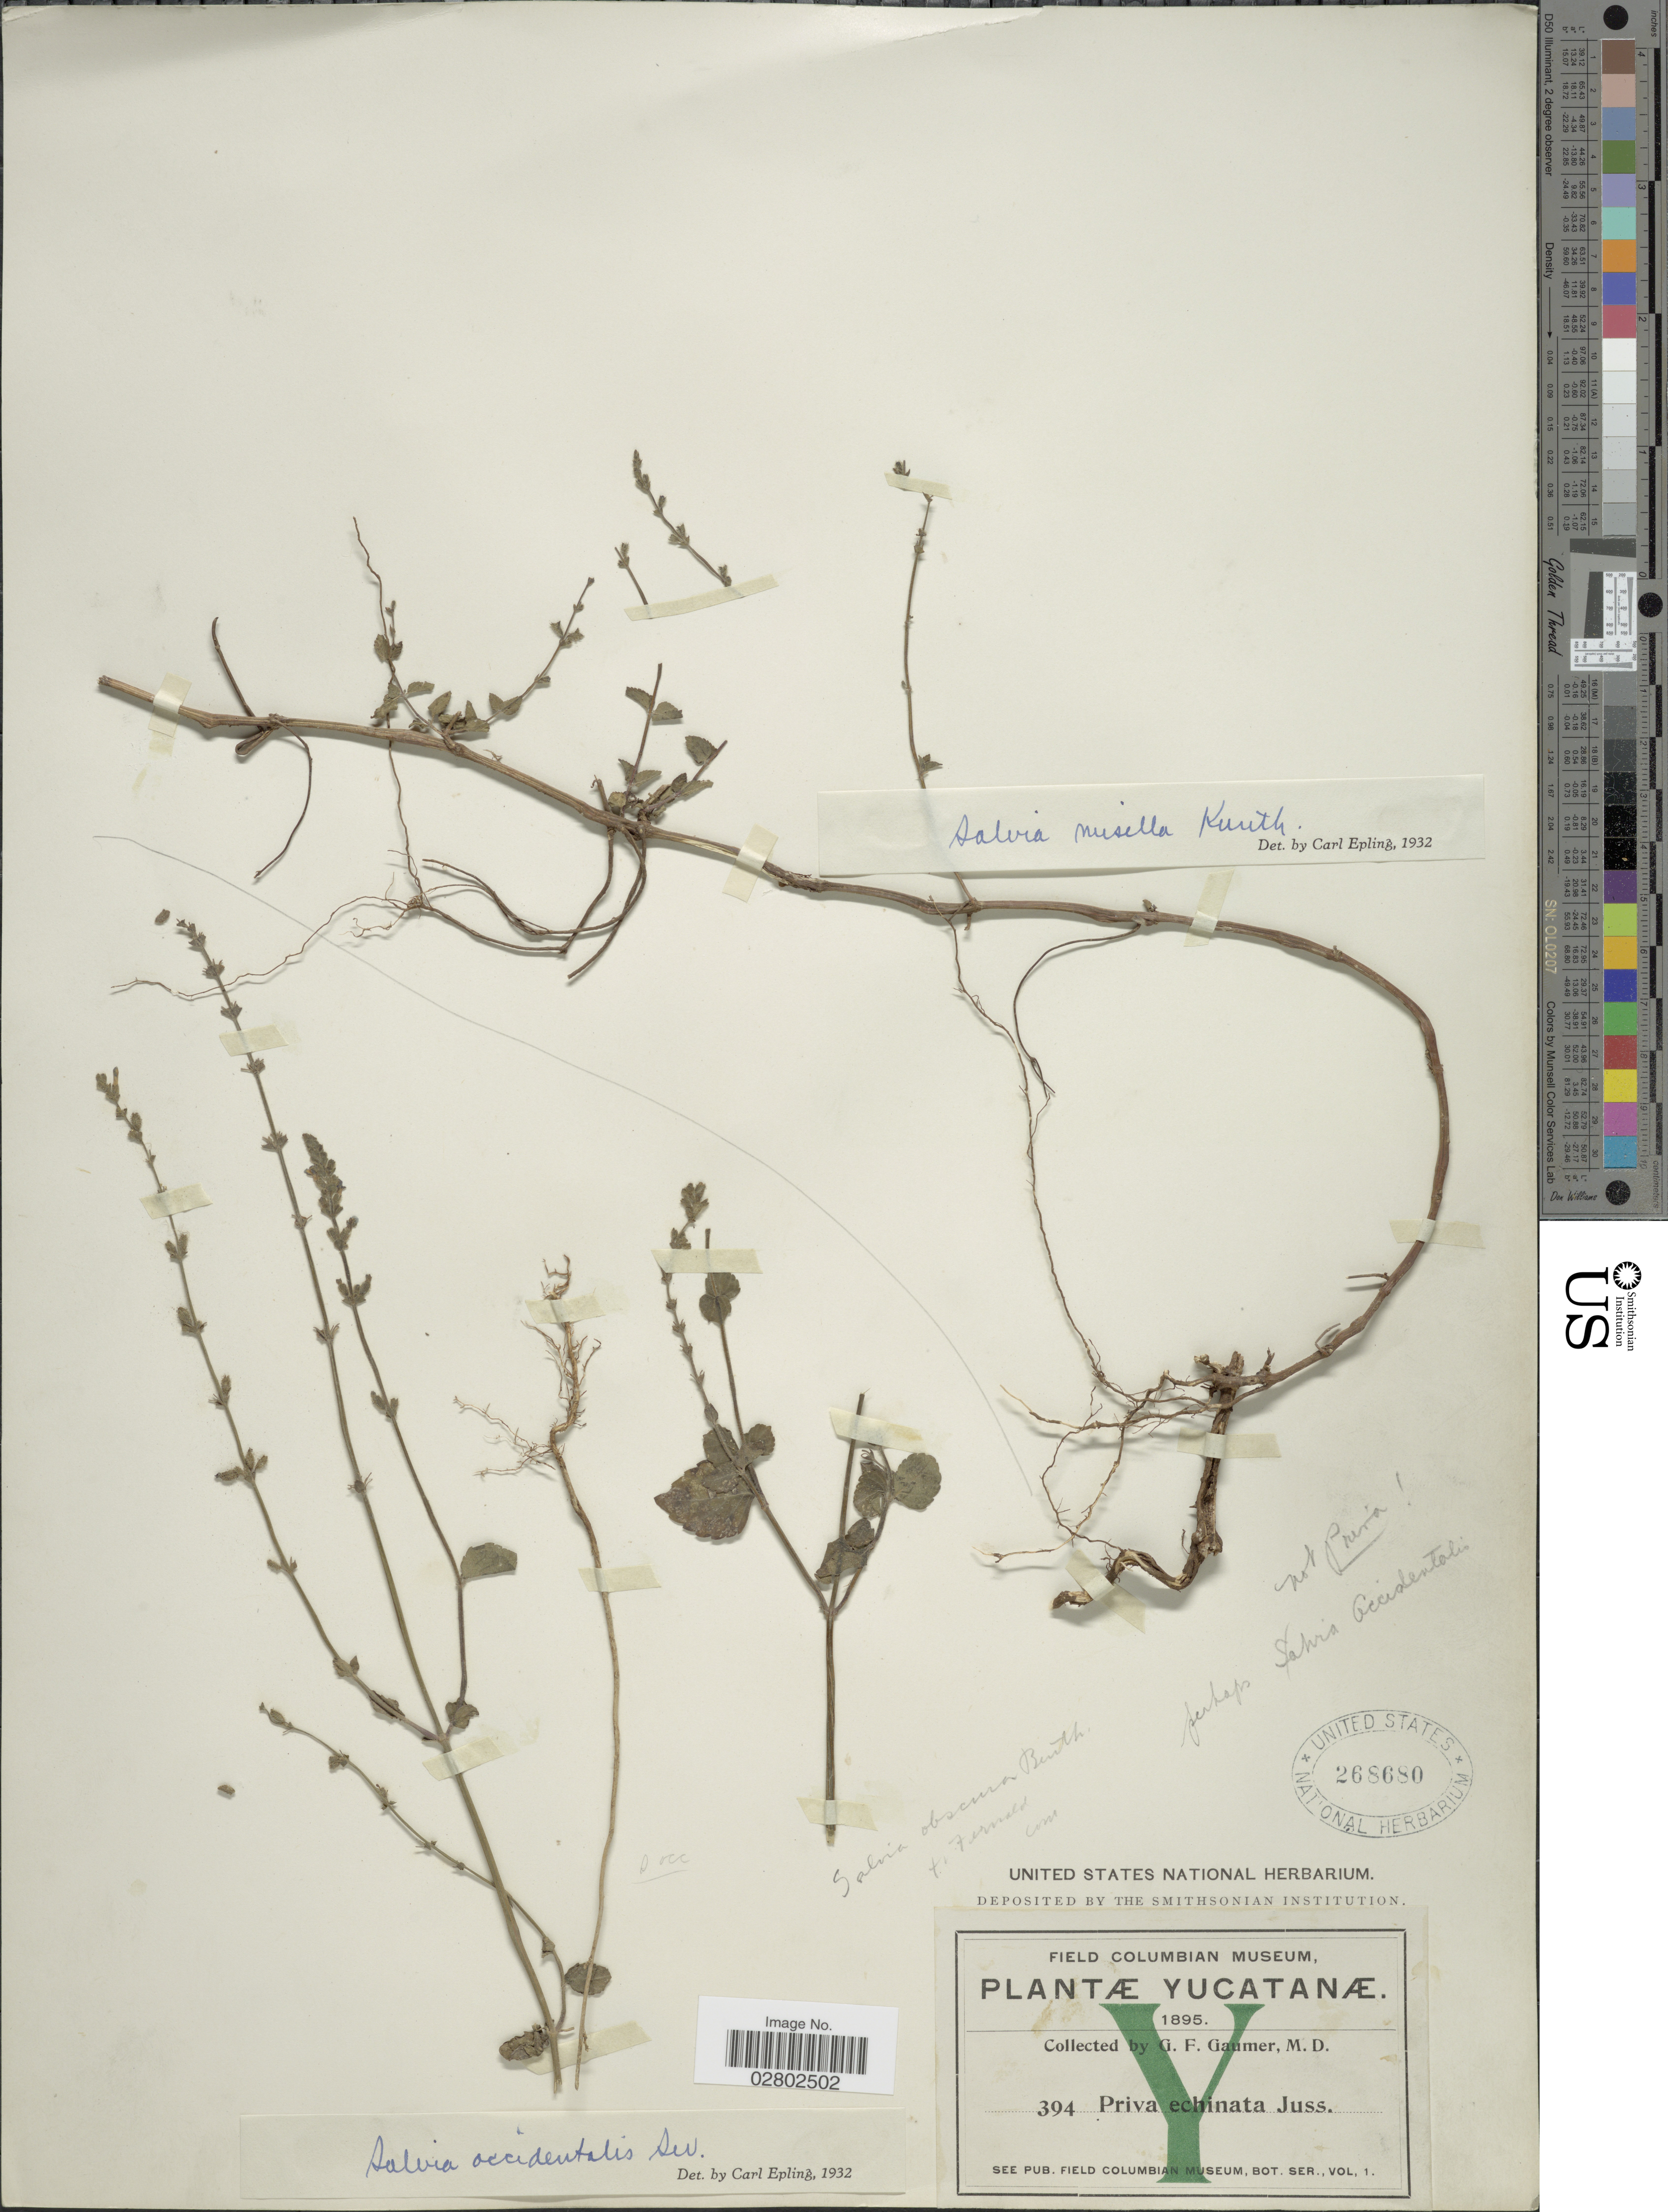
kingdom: Plantae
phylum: Tracheophyta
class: Magnoliopsida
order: Lamiales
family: Lamiaceae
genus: Salvia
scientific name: Salvia occidentalis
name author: Sw.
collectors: G. F. Gaumer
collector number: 394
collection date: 1895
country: Mexico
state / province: Yucatán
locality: Yucatanæ.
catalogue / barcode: US 268680